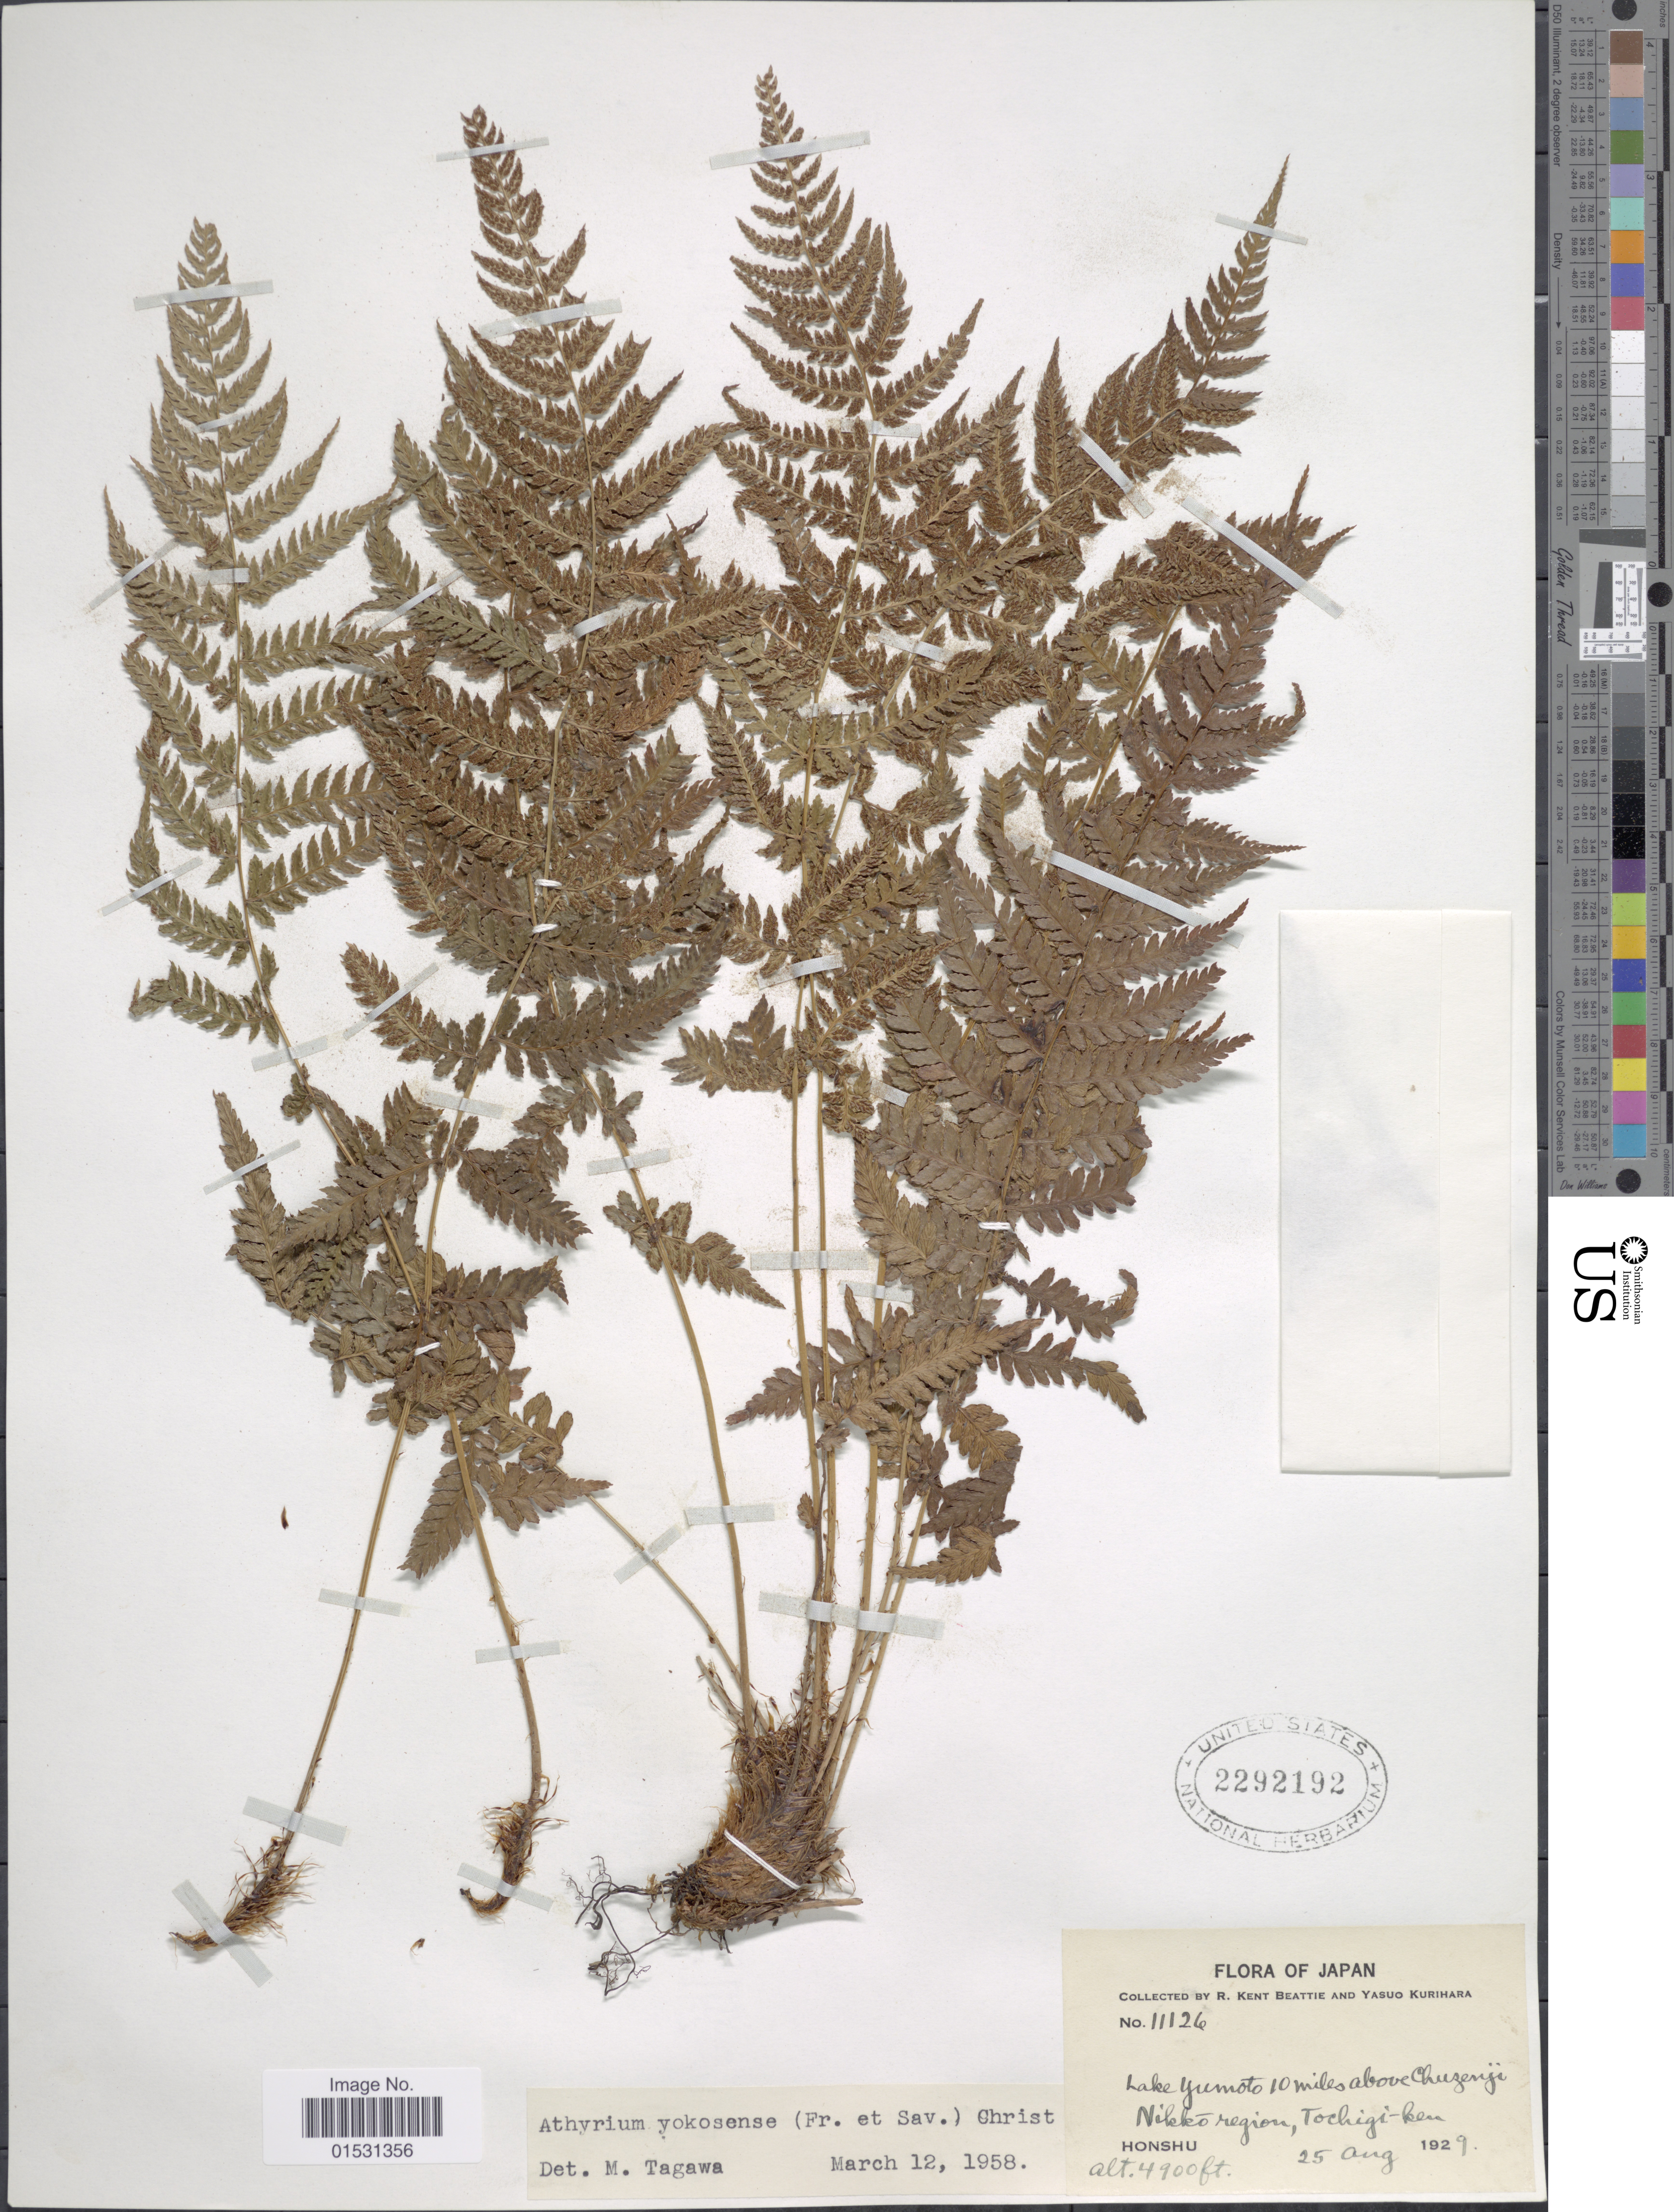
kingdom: Plantae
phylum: Tracheophyta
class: Polypodiopsida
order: Polypodiales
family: Athyriaceae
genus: Athyrium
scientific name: Athyrium yokoscense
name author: (Franch. & Sav.) Christ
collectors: R. K. Beattie & Y. Kurihara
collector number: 11126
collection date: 1929-08-25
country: Japan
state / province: Totigi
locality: Lake Yumoto 10 miles above Chuzenji. Nikko region, Tochigi-ken. Honshu.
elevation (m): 1494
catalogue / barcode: US 2292192